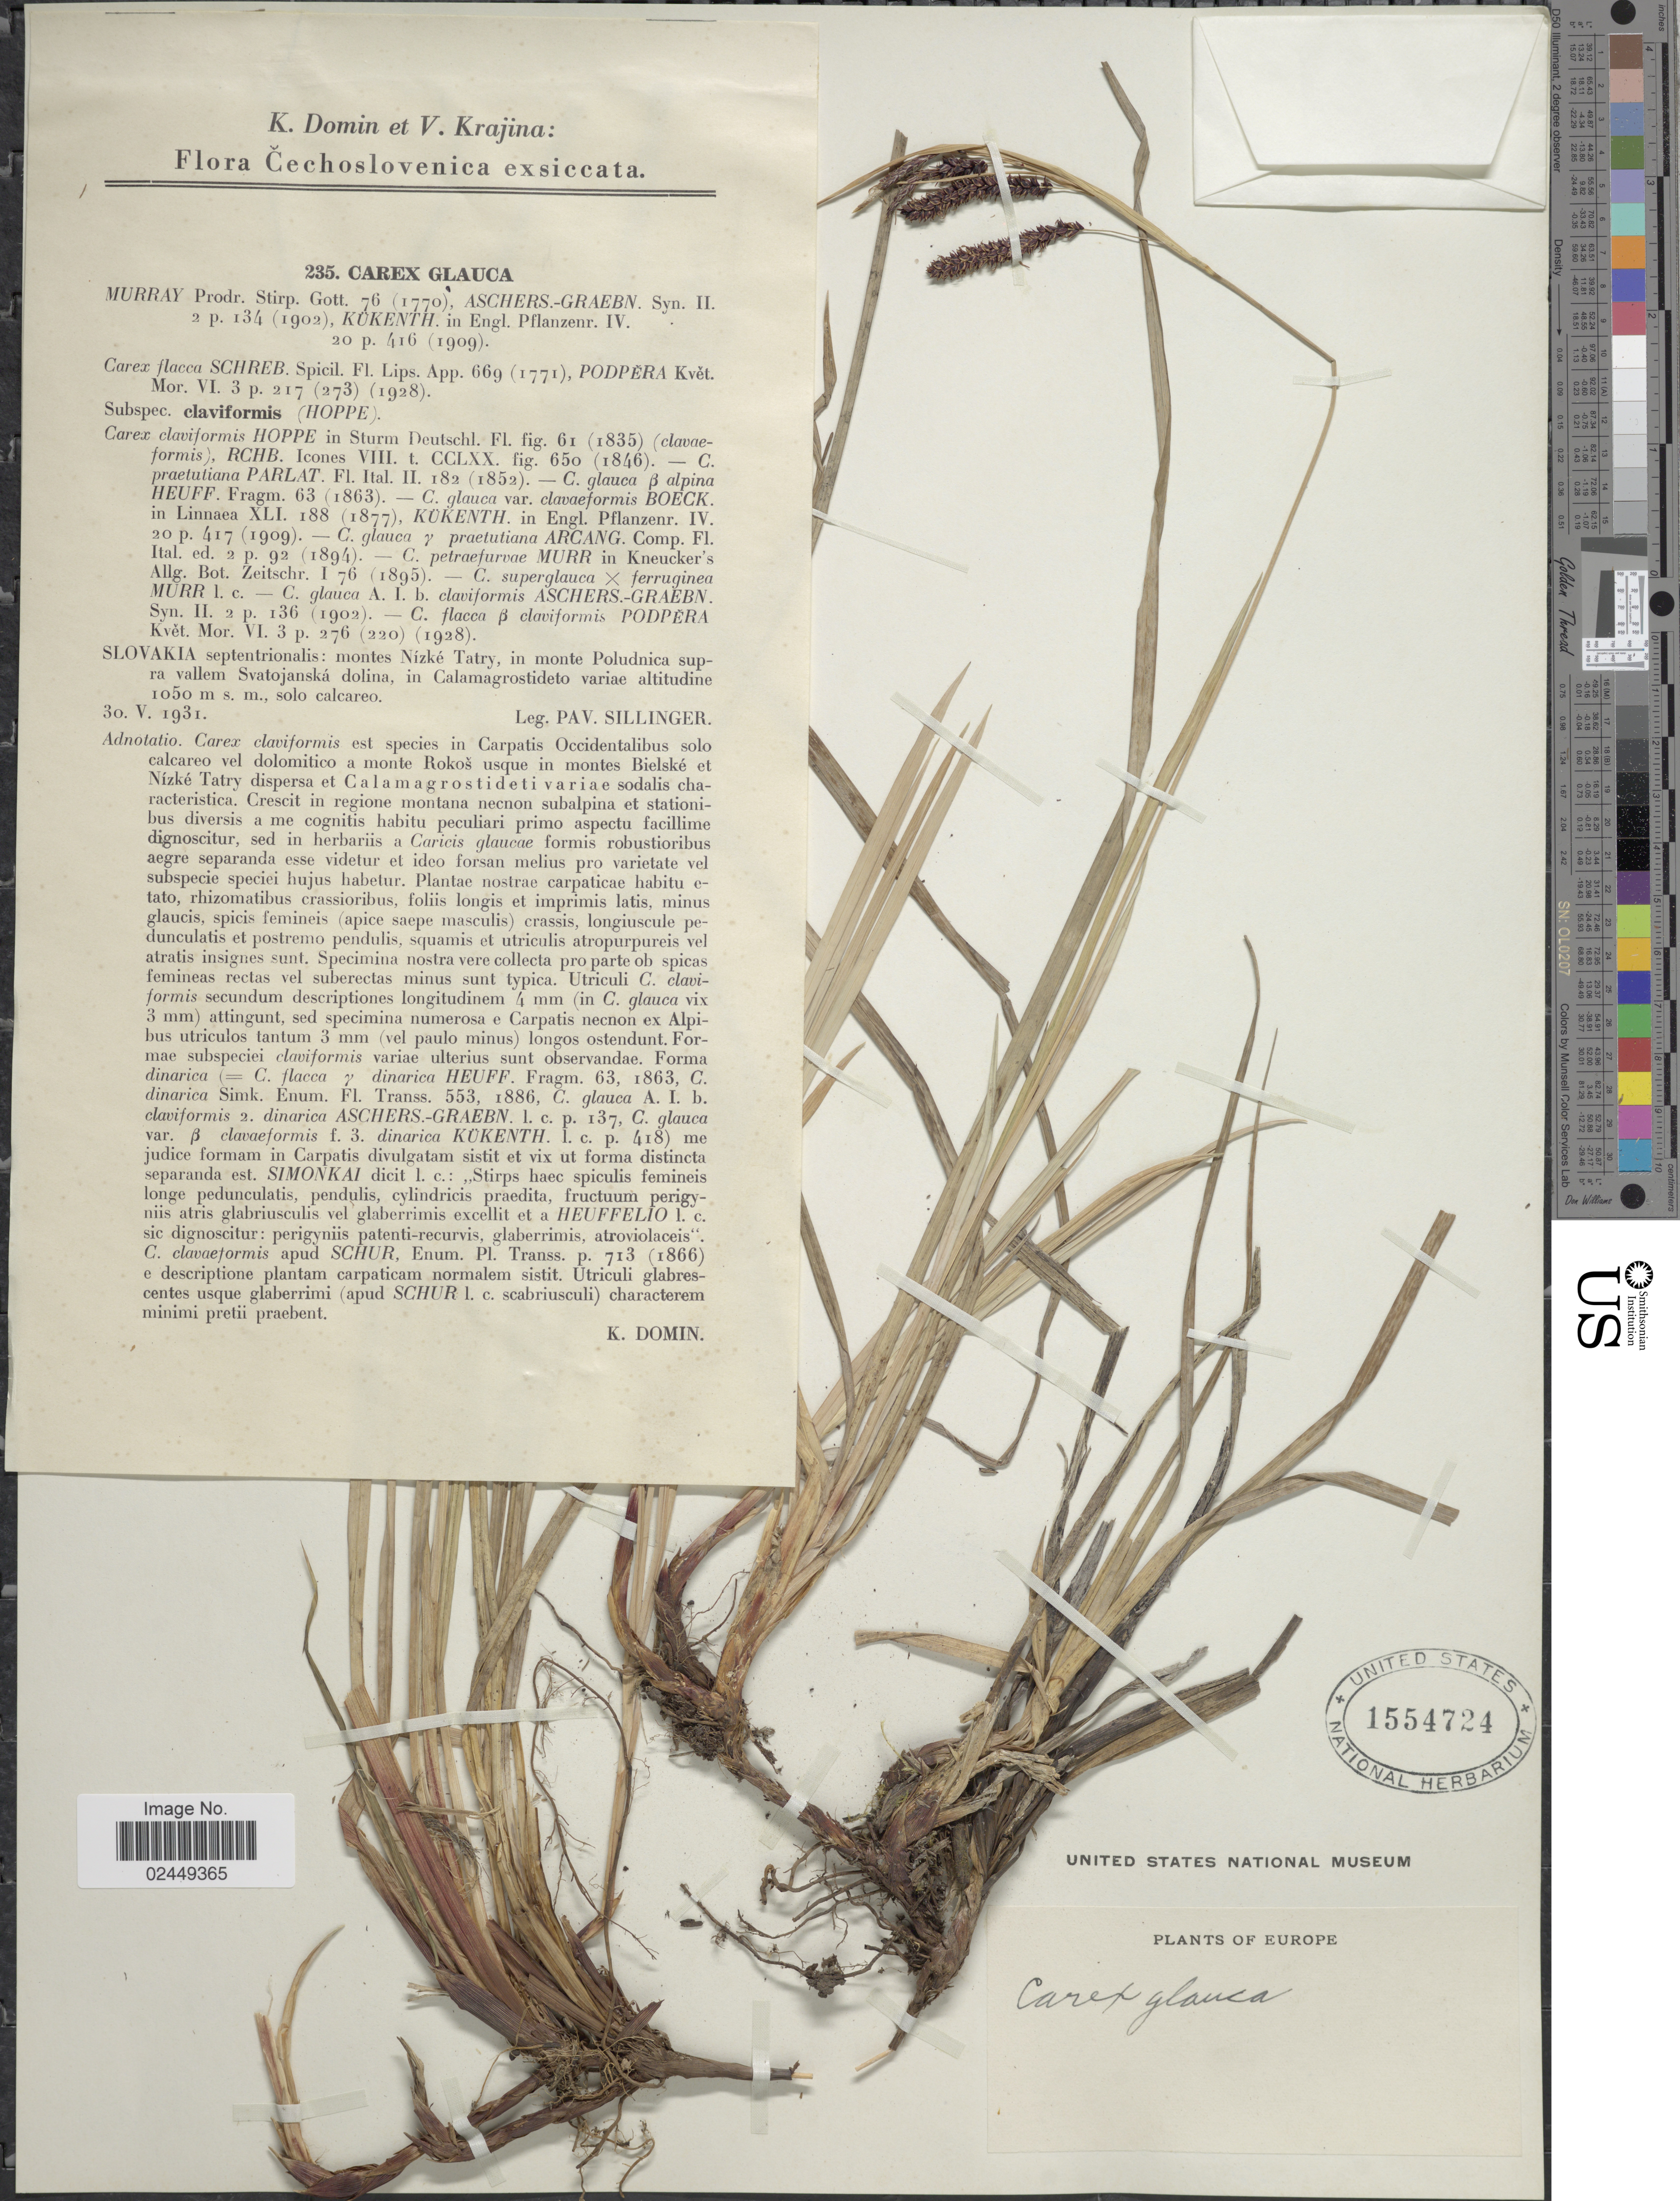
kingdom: Plantae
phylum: Tracheophyta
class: Liliopsida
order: Poales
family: Cyperaceae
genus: Carex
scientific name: Carex flacca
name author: Schreb.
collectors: P. Sillinger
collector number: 235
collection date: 1931-05-30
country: Slovakia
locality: Slovakia septentrionalis: montes Nizke Tatry in monte Poludnica supra vallem Svatojanska dolina, in Calamagrostideto varia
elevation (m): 1050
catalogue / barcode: US 1554724